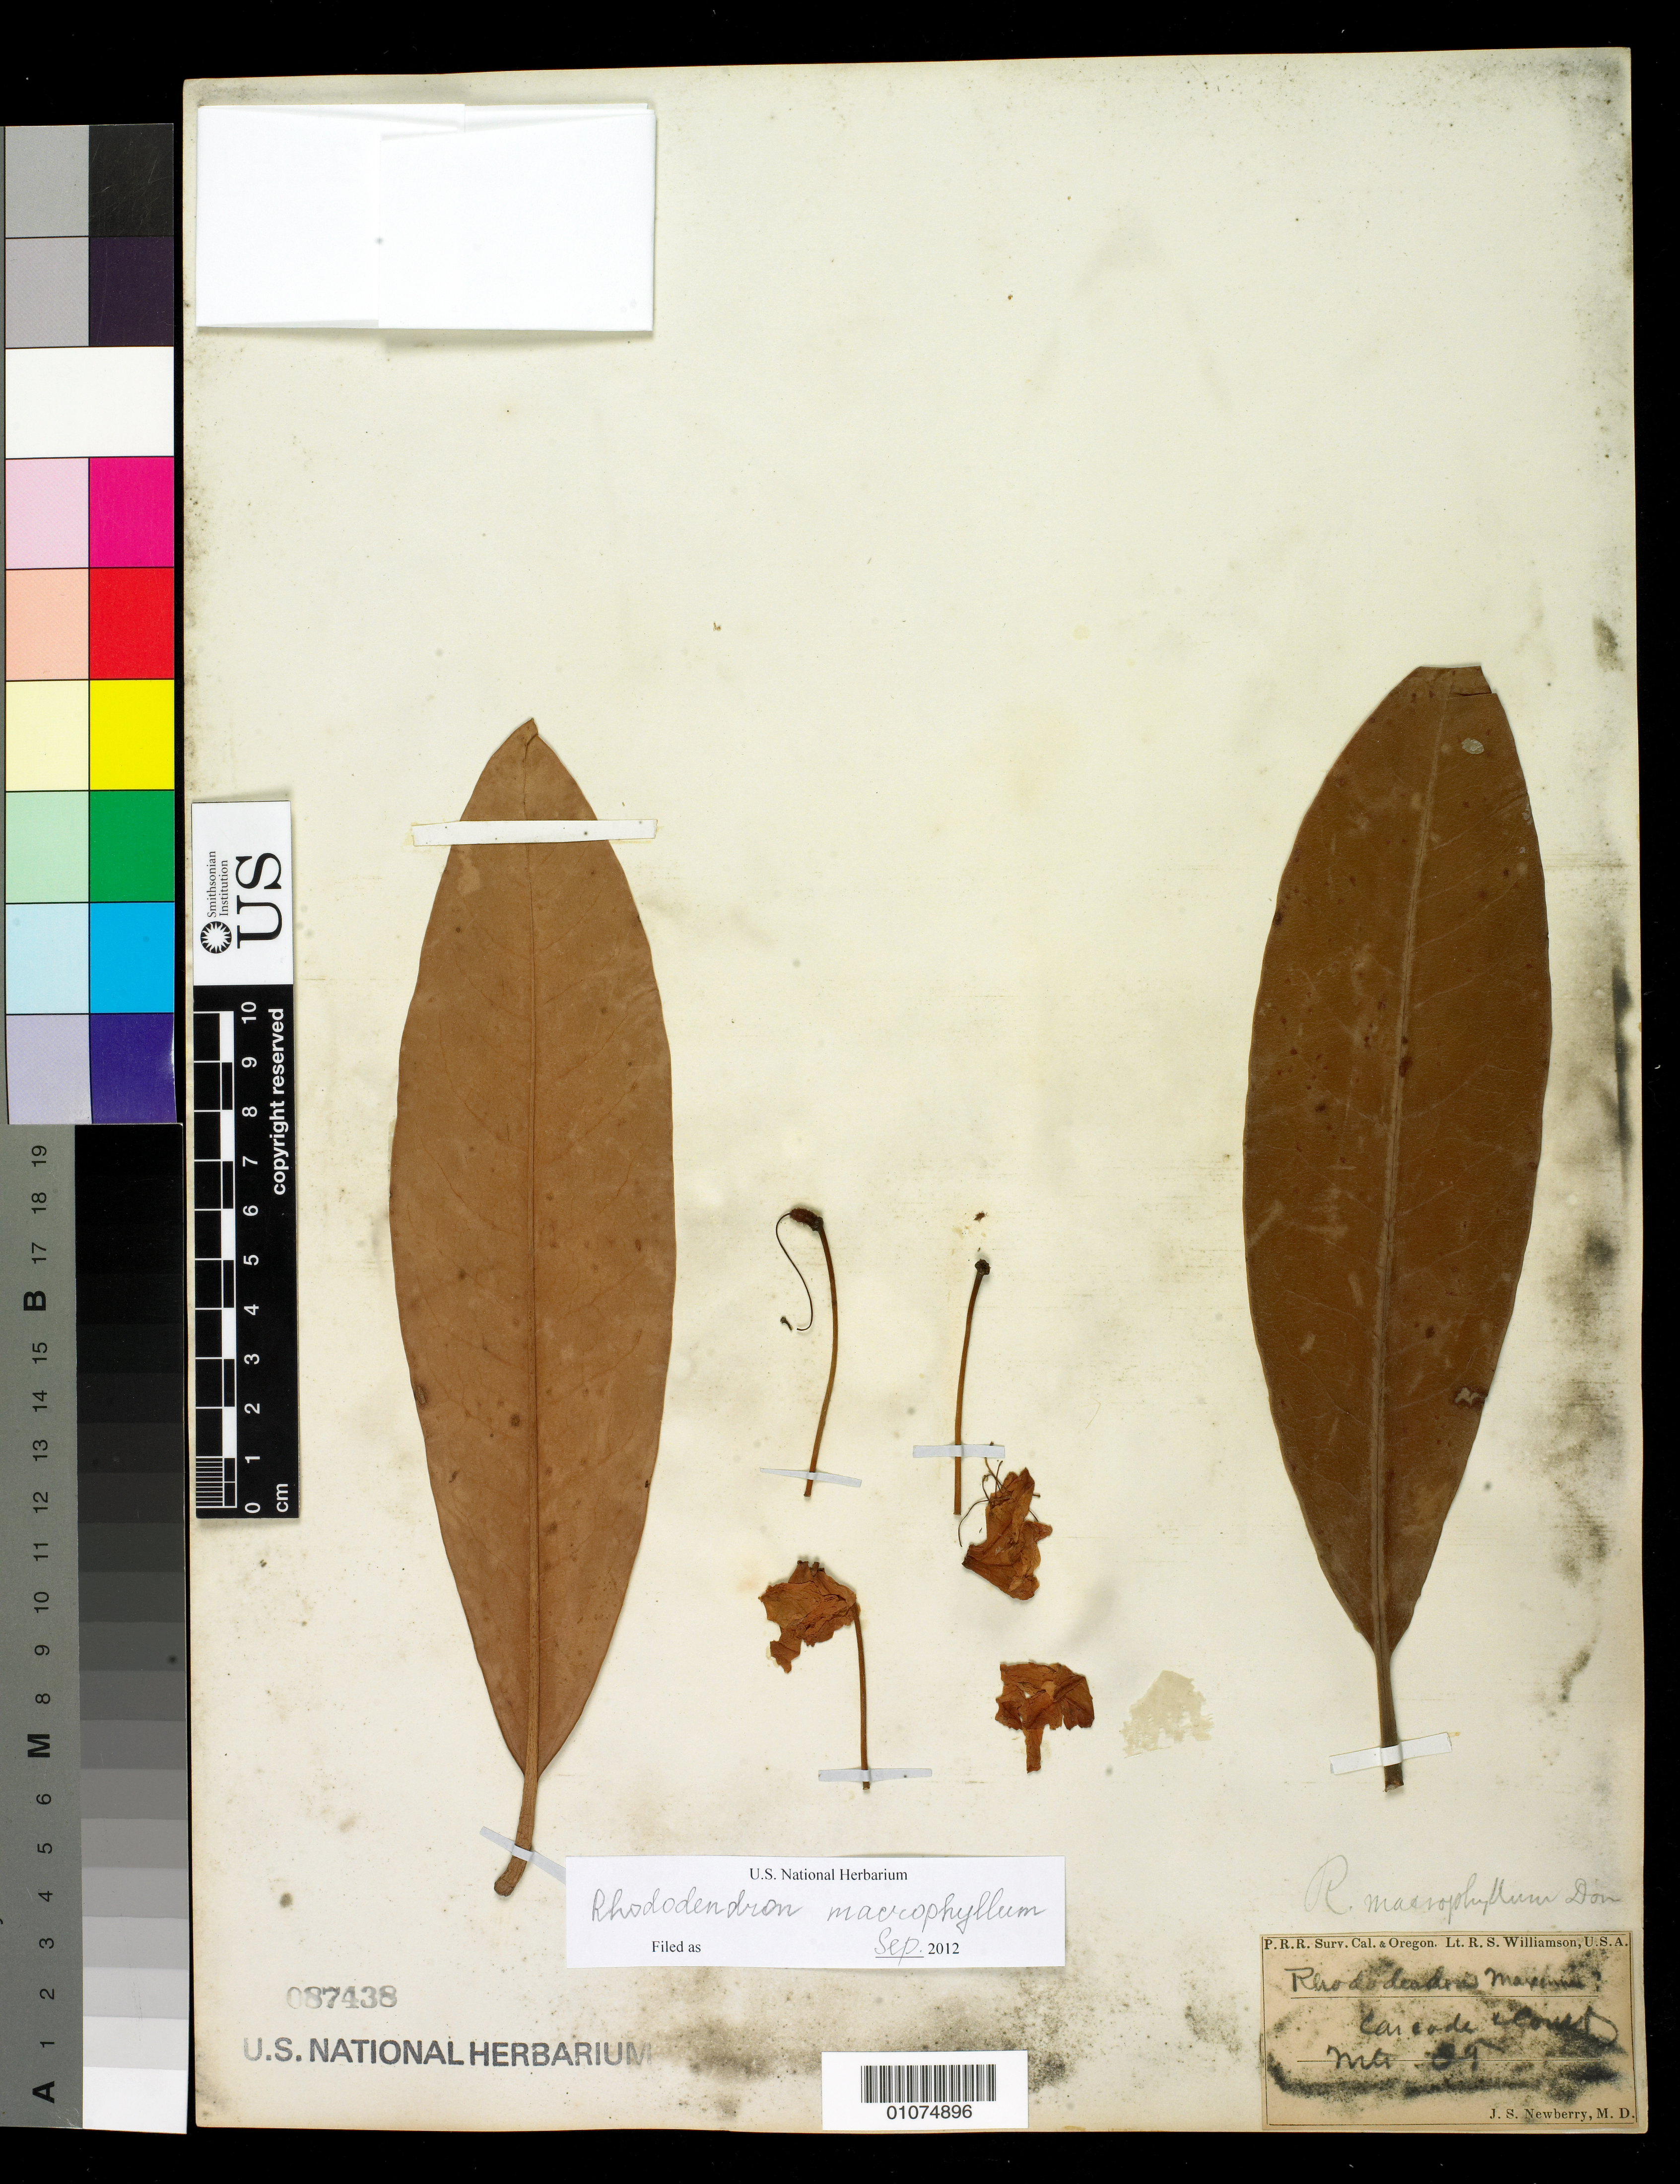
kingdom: Plantae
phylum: Tracheophyta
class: Magnoliopsida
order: Ericales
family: Ericaceae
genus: Rhododendron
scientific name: Rhododendron macrophyllum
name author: D. Don ex G. Don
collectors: J. S. Newberry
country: United States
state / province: Oregon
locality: Cascade Mts.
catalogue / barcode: US 87438